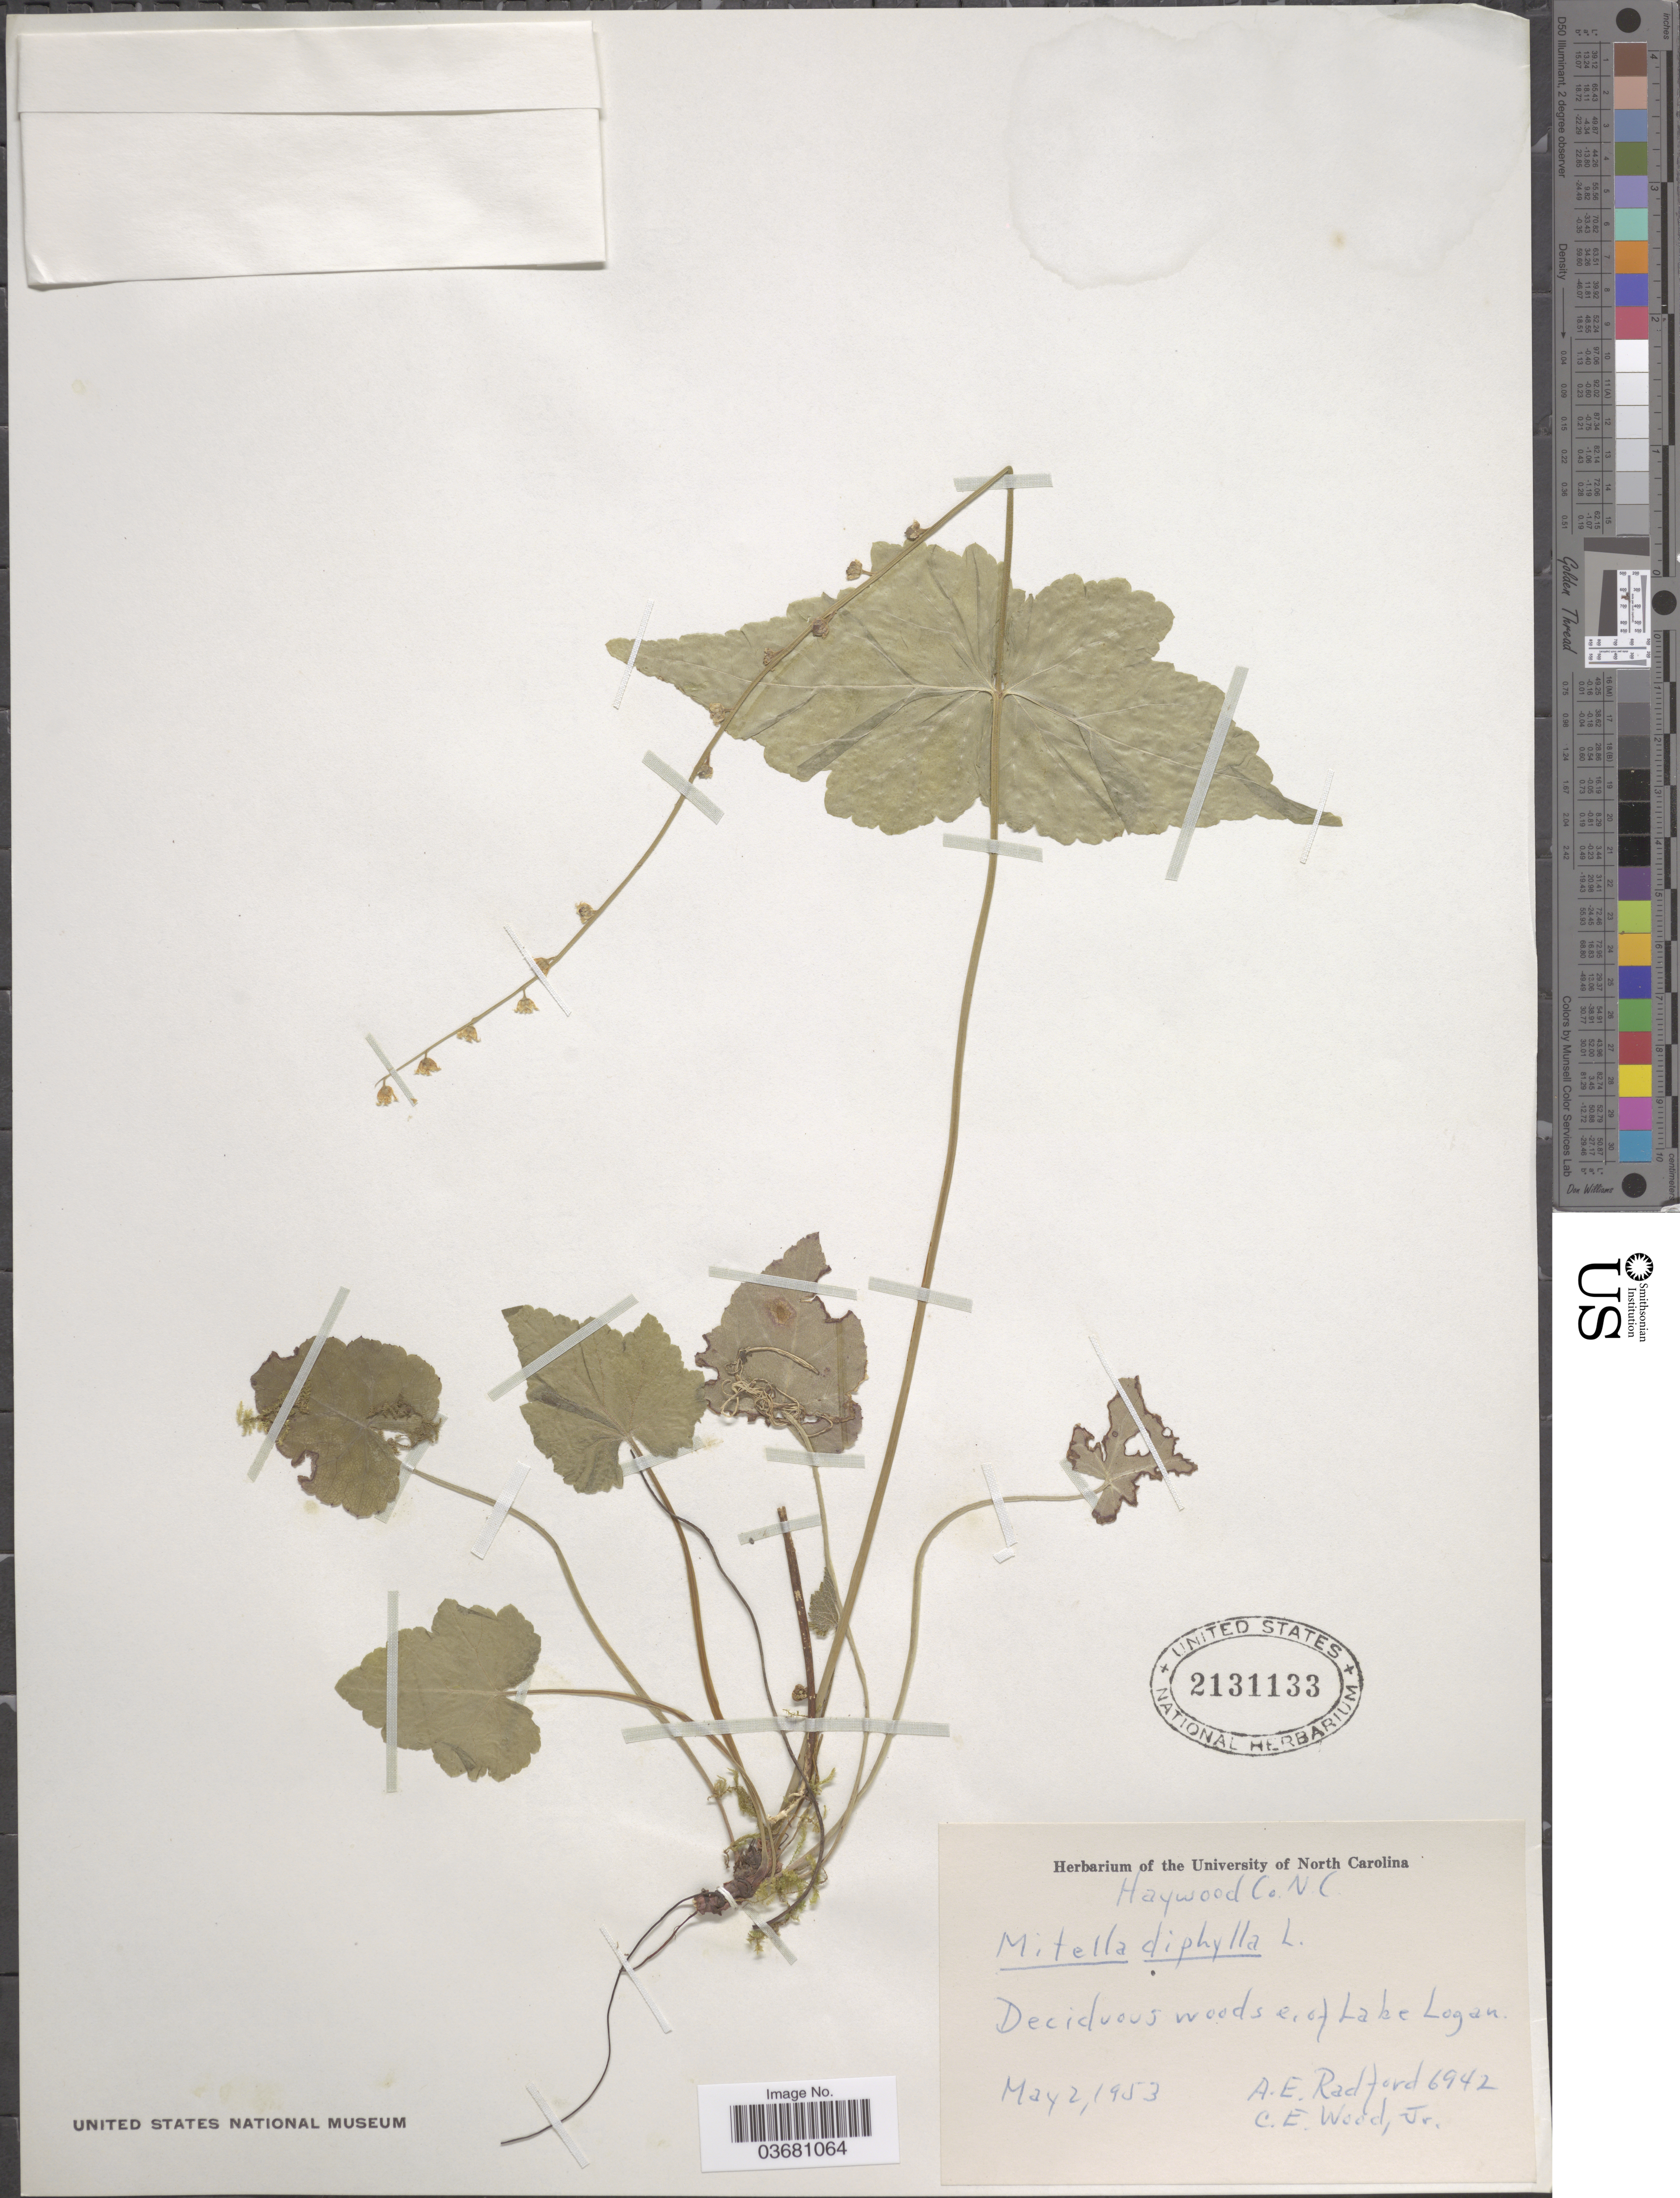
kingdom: Plantae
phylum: Tracheophyta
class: Magnoliopsida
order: Saxifragales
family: Saxifragaceae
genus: Mitella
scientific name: Mitella diphylla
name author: L.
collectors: A. E. Radford & C. Wood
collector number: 6942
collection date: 1953-05-02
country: United States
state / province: North Carolina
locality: Haywood Co. Deciduous woods e. of Lake Logan.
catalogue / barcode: US 2131133